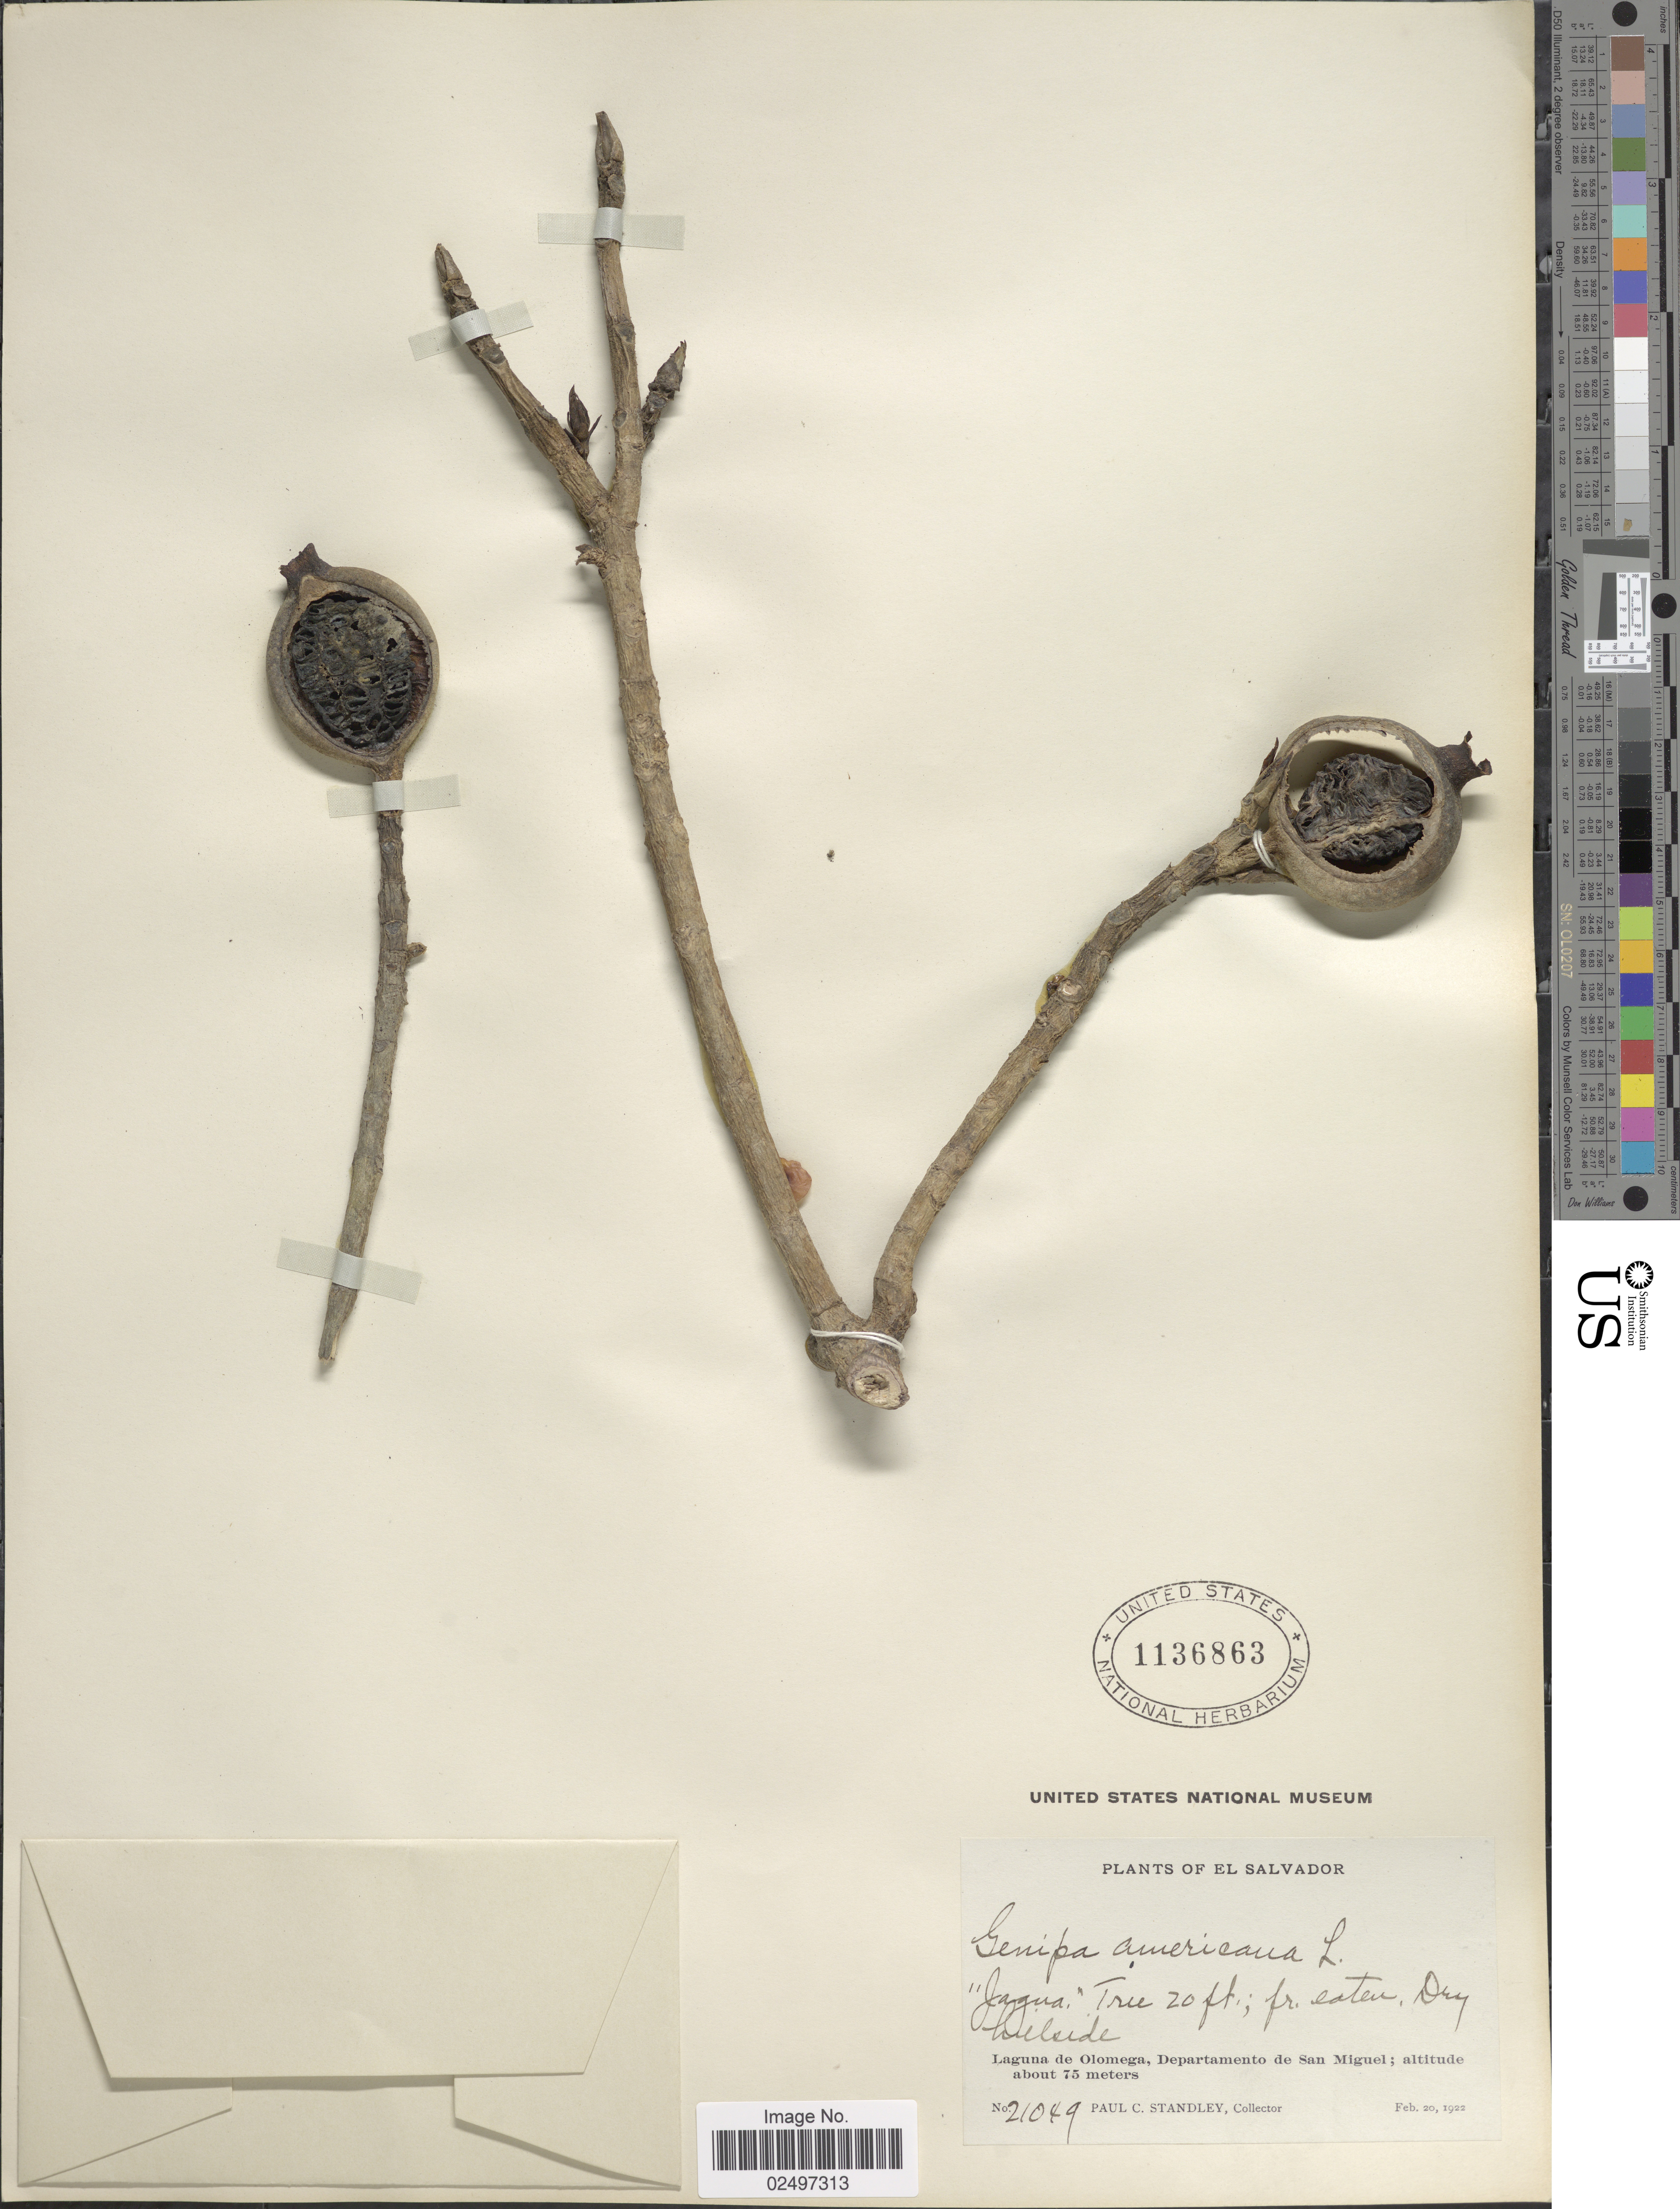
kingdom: Plantae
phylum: Tracheophyta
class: Magnoliopsida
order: Gentianales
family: Rubiaceae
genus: Genipa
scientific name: Genipa americana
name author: L.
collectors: P. C. Standley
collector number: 21049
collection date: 1922-02-20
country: El Salvador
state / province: San Miguel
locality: Laguna de Olomega, Departamento de San Miguel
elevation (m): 75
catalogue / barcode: US 1136863